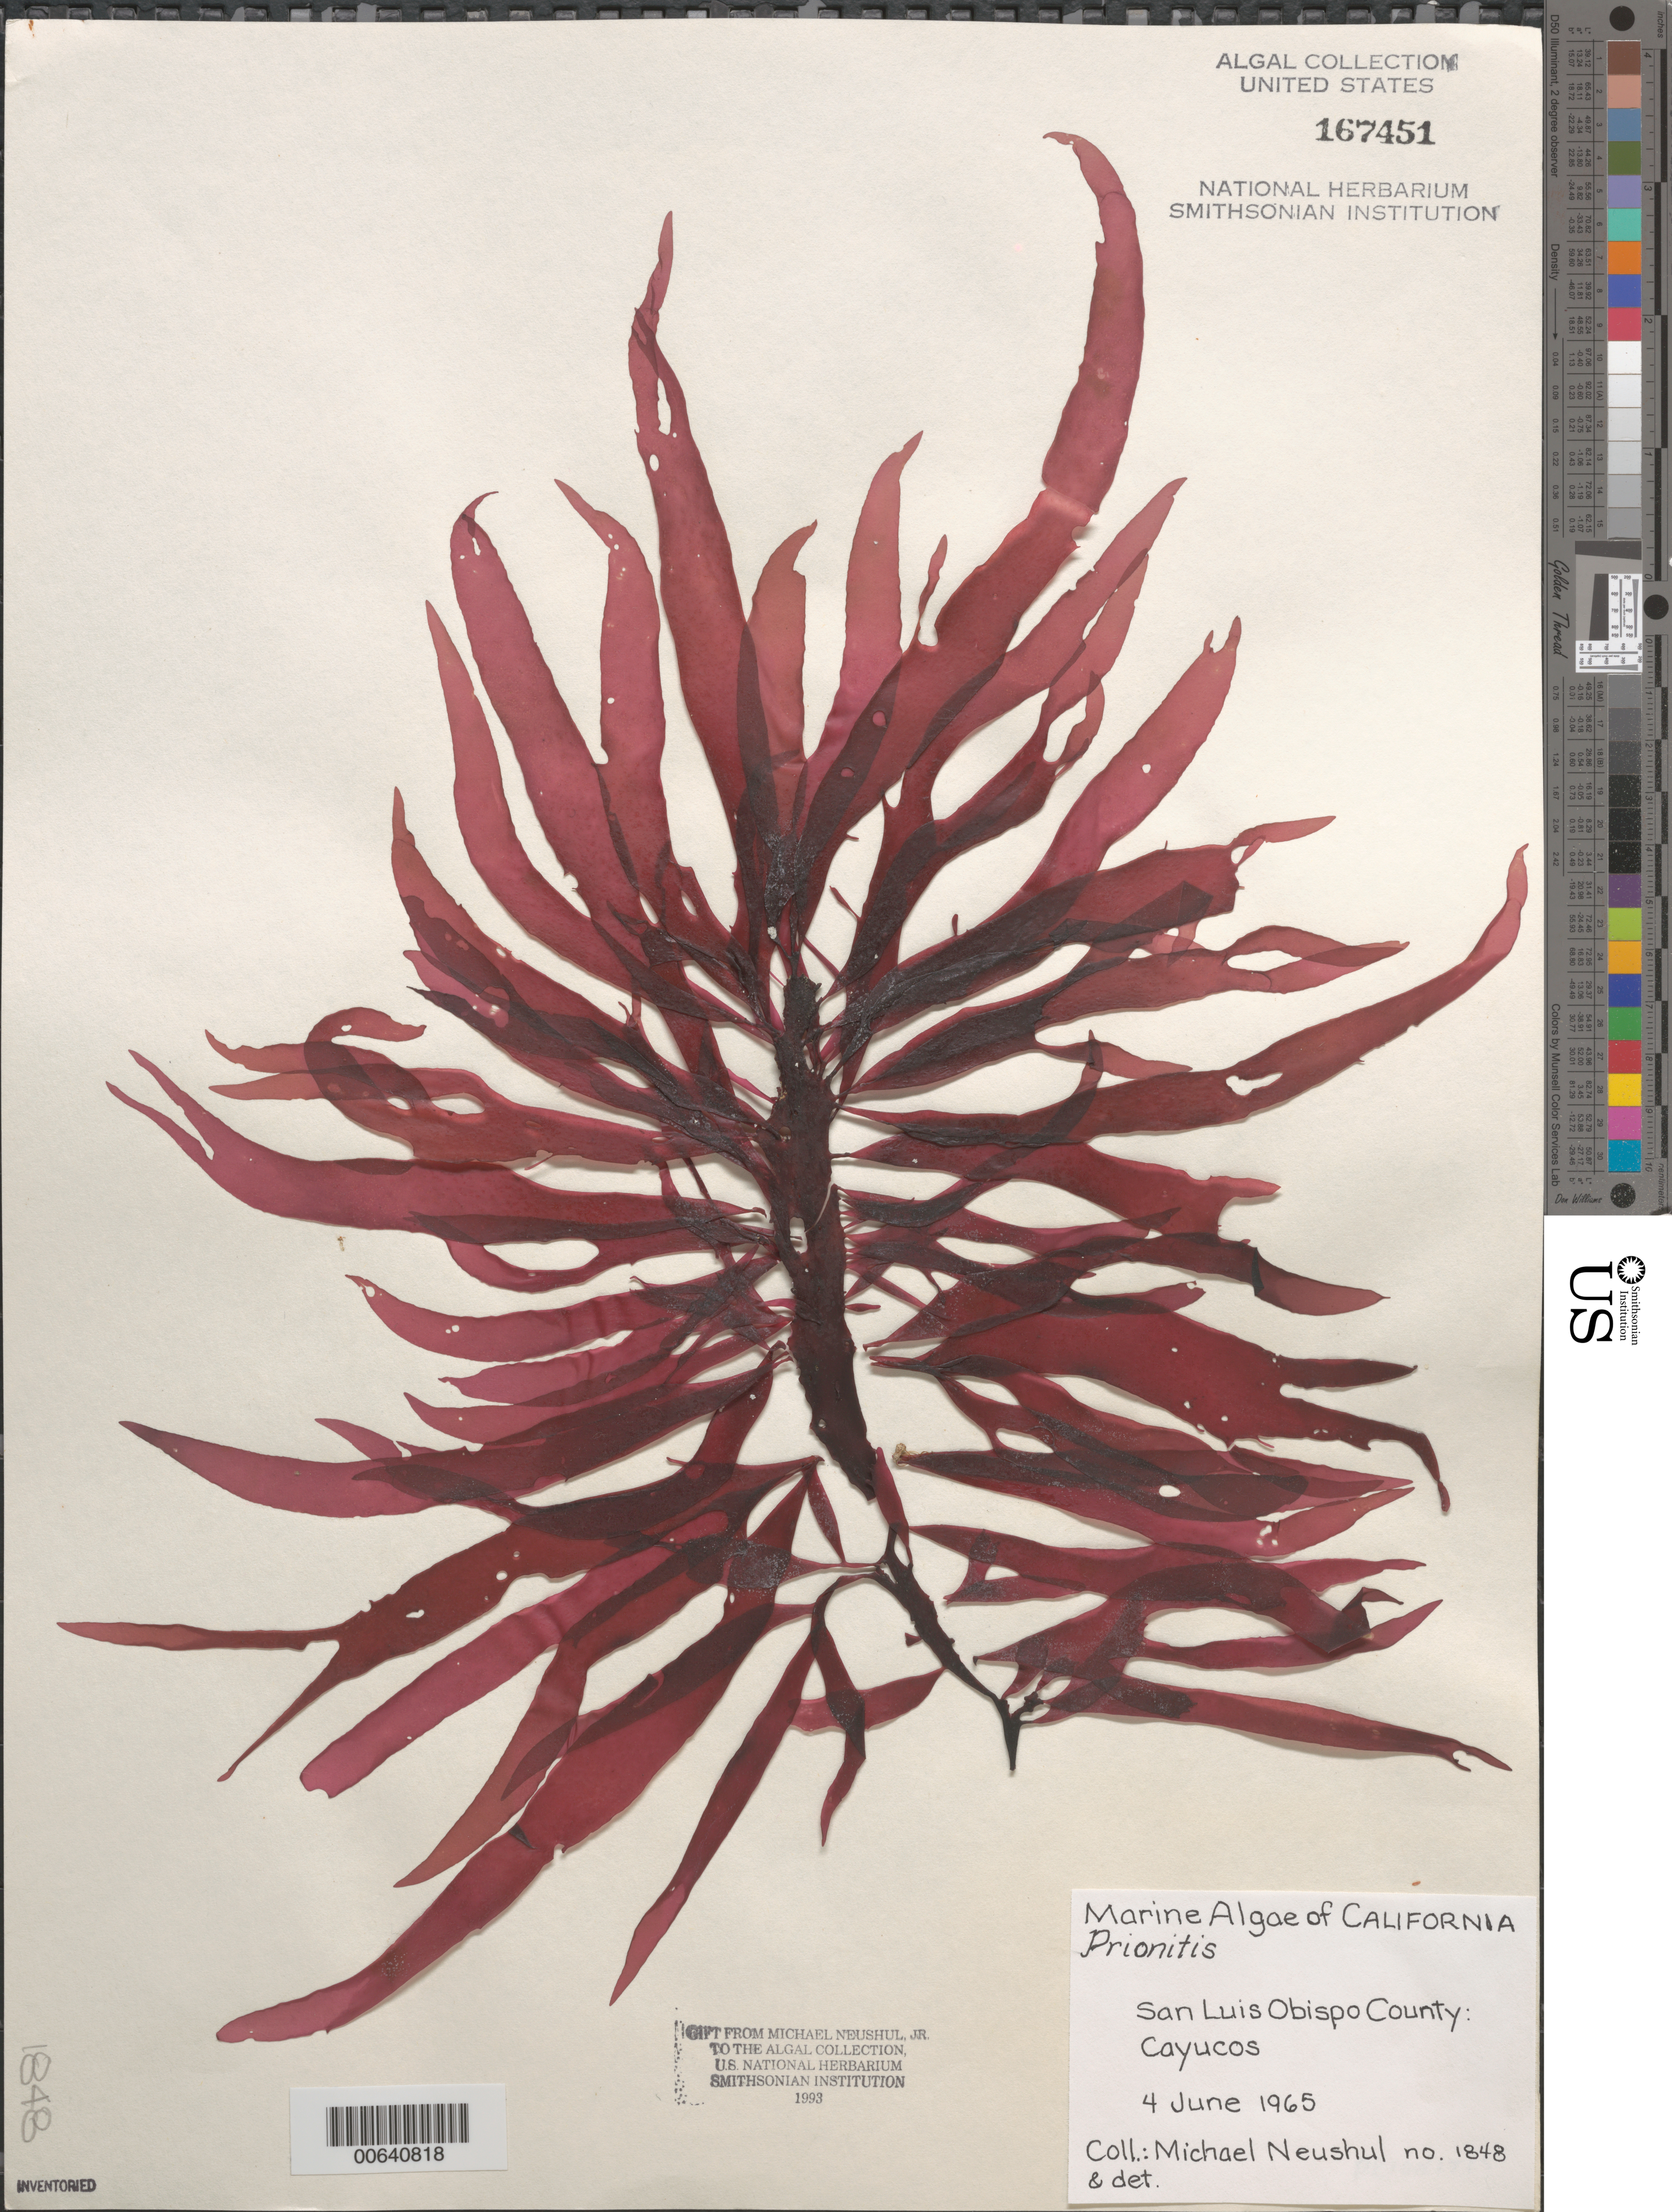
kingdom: Plantae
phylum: Rhodophyta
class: Florideophyceae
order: Cryptonemiales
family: Cryptonemiaceae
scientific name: Prionitis sp.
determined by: Neushul, M.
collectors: M. Neushul, E. Y. Dawson & A. Dahl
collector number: Neushul 1848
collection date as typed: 04 Jun 1965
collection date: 1965-06-04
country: United States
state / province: California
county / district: San Luis Obispo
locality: Cayucos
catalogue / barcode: US 167451